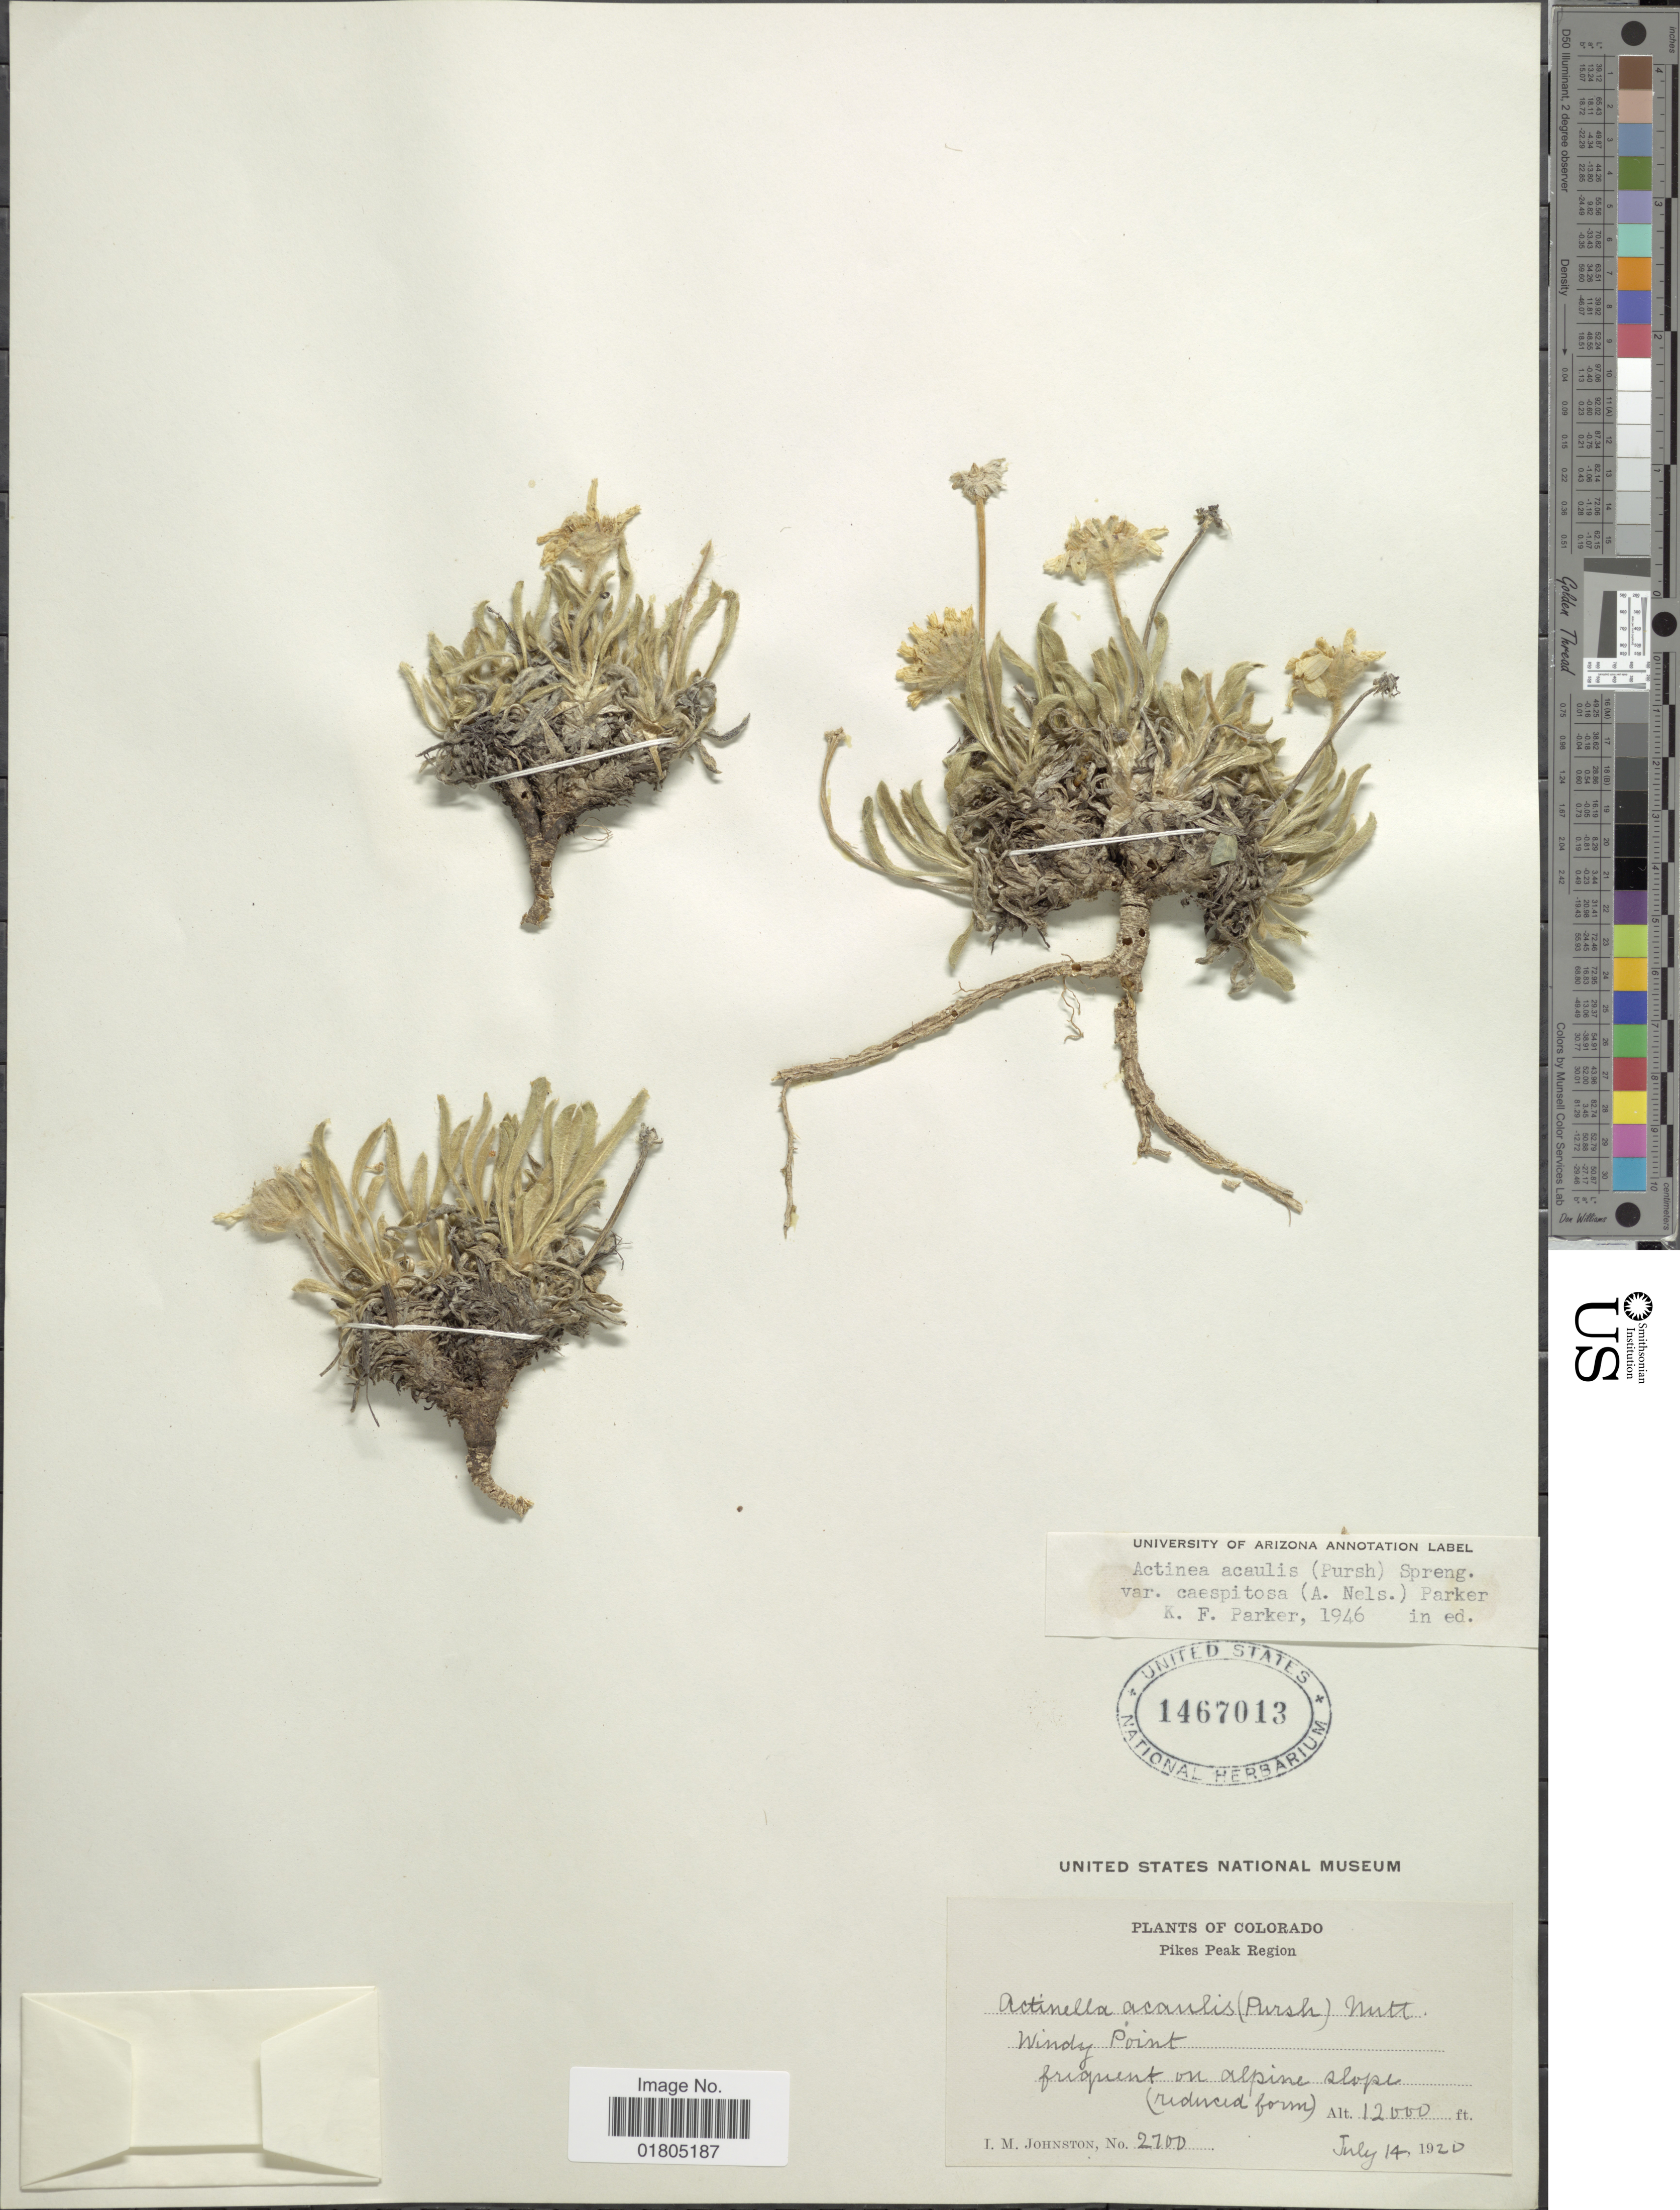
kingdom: Plantae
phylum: Tracheophyta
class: Magnoliopsida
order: Asterales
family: Asteraceae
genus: Actinea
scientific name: Actinea acaulis var. caespitosa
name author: (A. Nelson) K.F. Parker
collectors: I.M. Johnston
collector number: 2700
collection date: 1920-07-17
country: United States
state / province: Colorado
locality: Pikes Peak Region, Windy Point, Frequent on alpine slope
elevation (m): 3658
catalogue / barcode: US 1467013